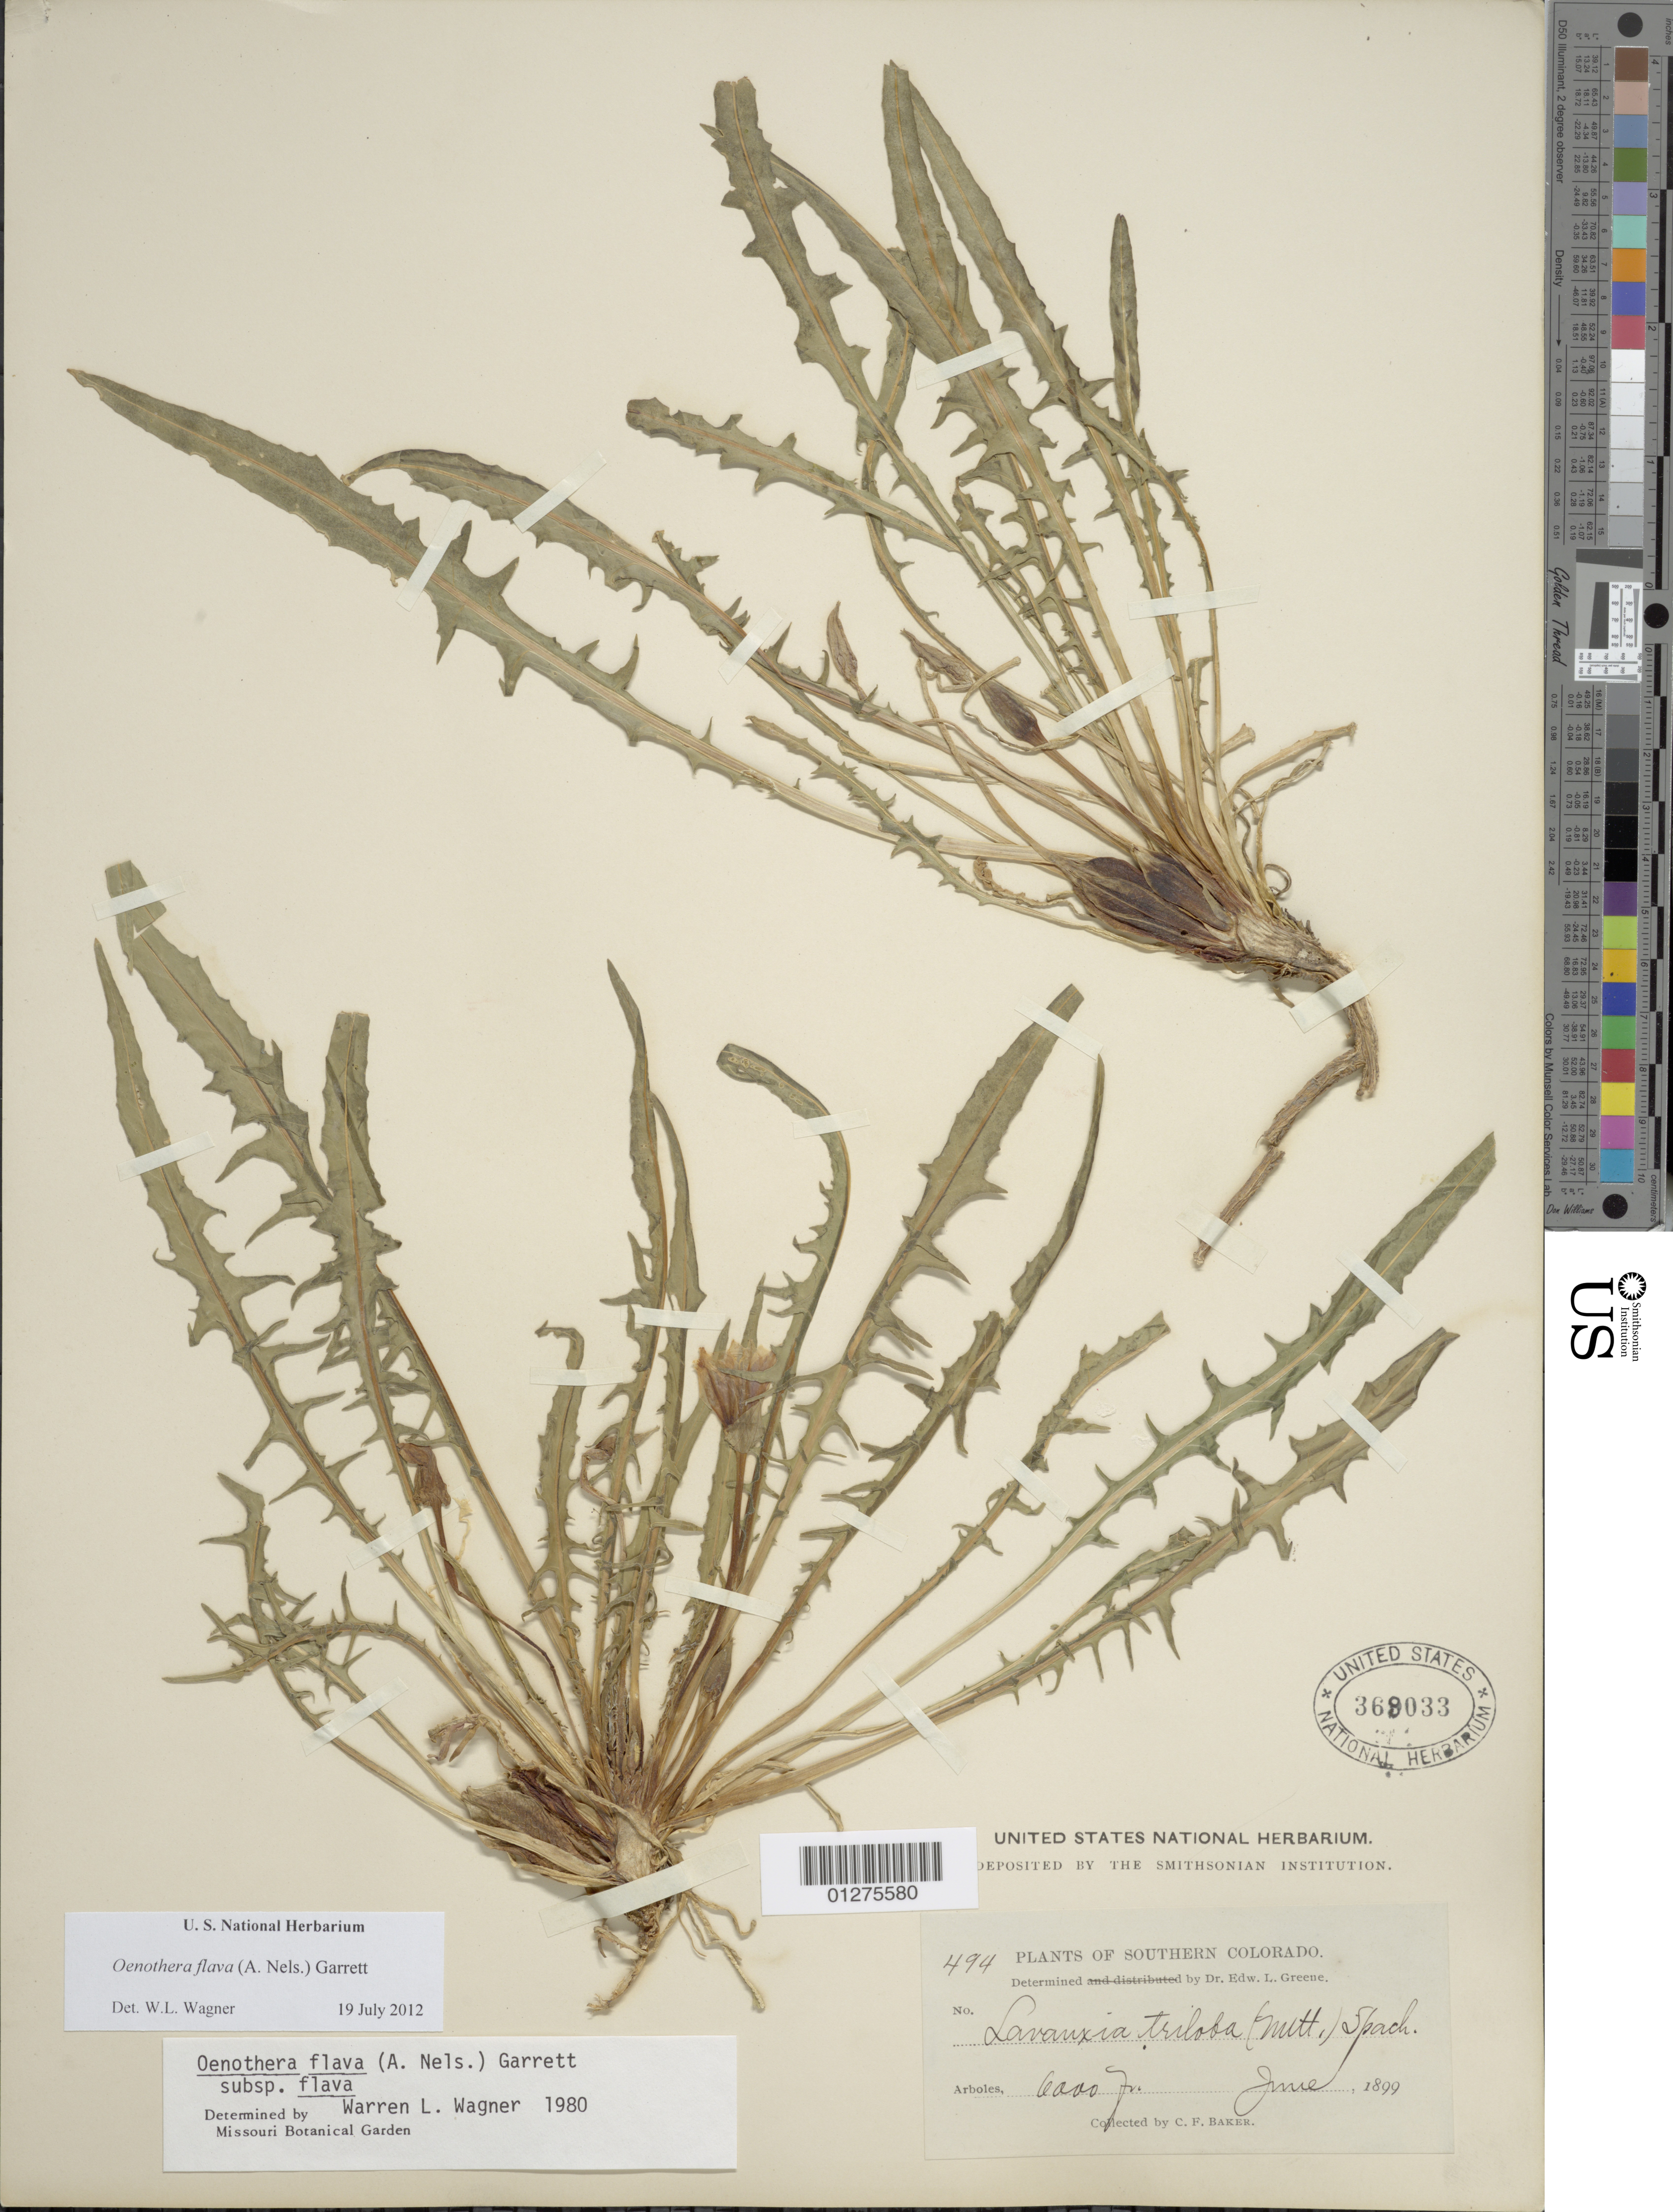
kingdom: Plantae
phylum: Tracheophyta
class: Magnoliopsida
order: Myrtales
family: Onagraceae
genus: Oenothera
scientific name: Oenothera flava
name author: (A. Nelson) Garrett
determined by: Wagner, W. L., (BOT), Smithsonian Institution - National Museum of Natural History (UNITED STATES)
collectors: C. F. Baker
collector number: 494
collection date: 1899-06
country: United States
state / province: Colorado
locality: Southern Colorado.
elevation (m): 1829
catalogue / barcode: US 369033